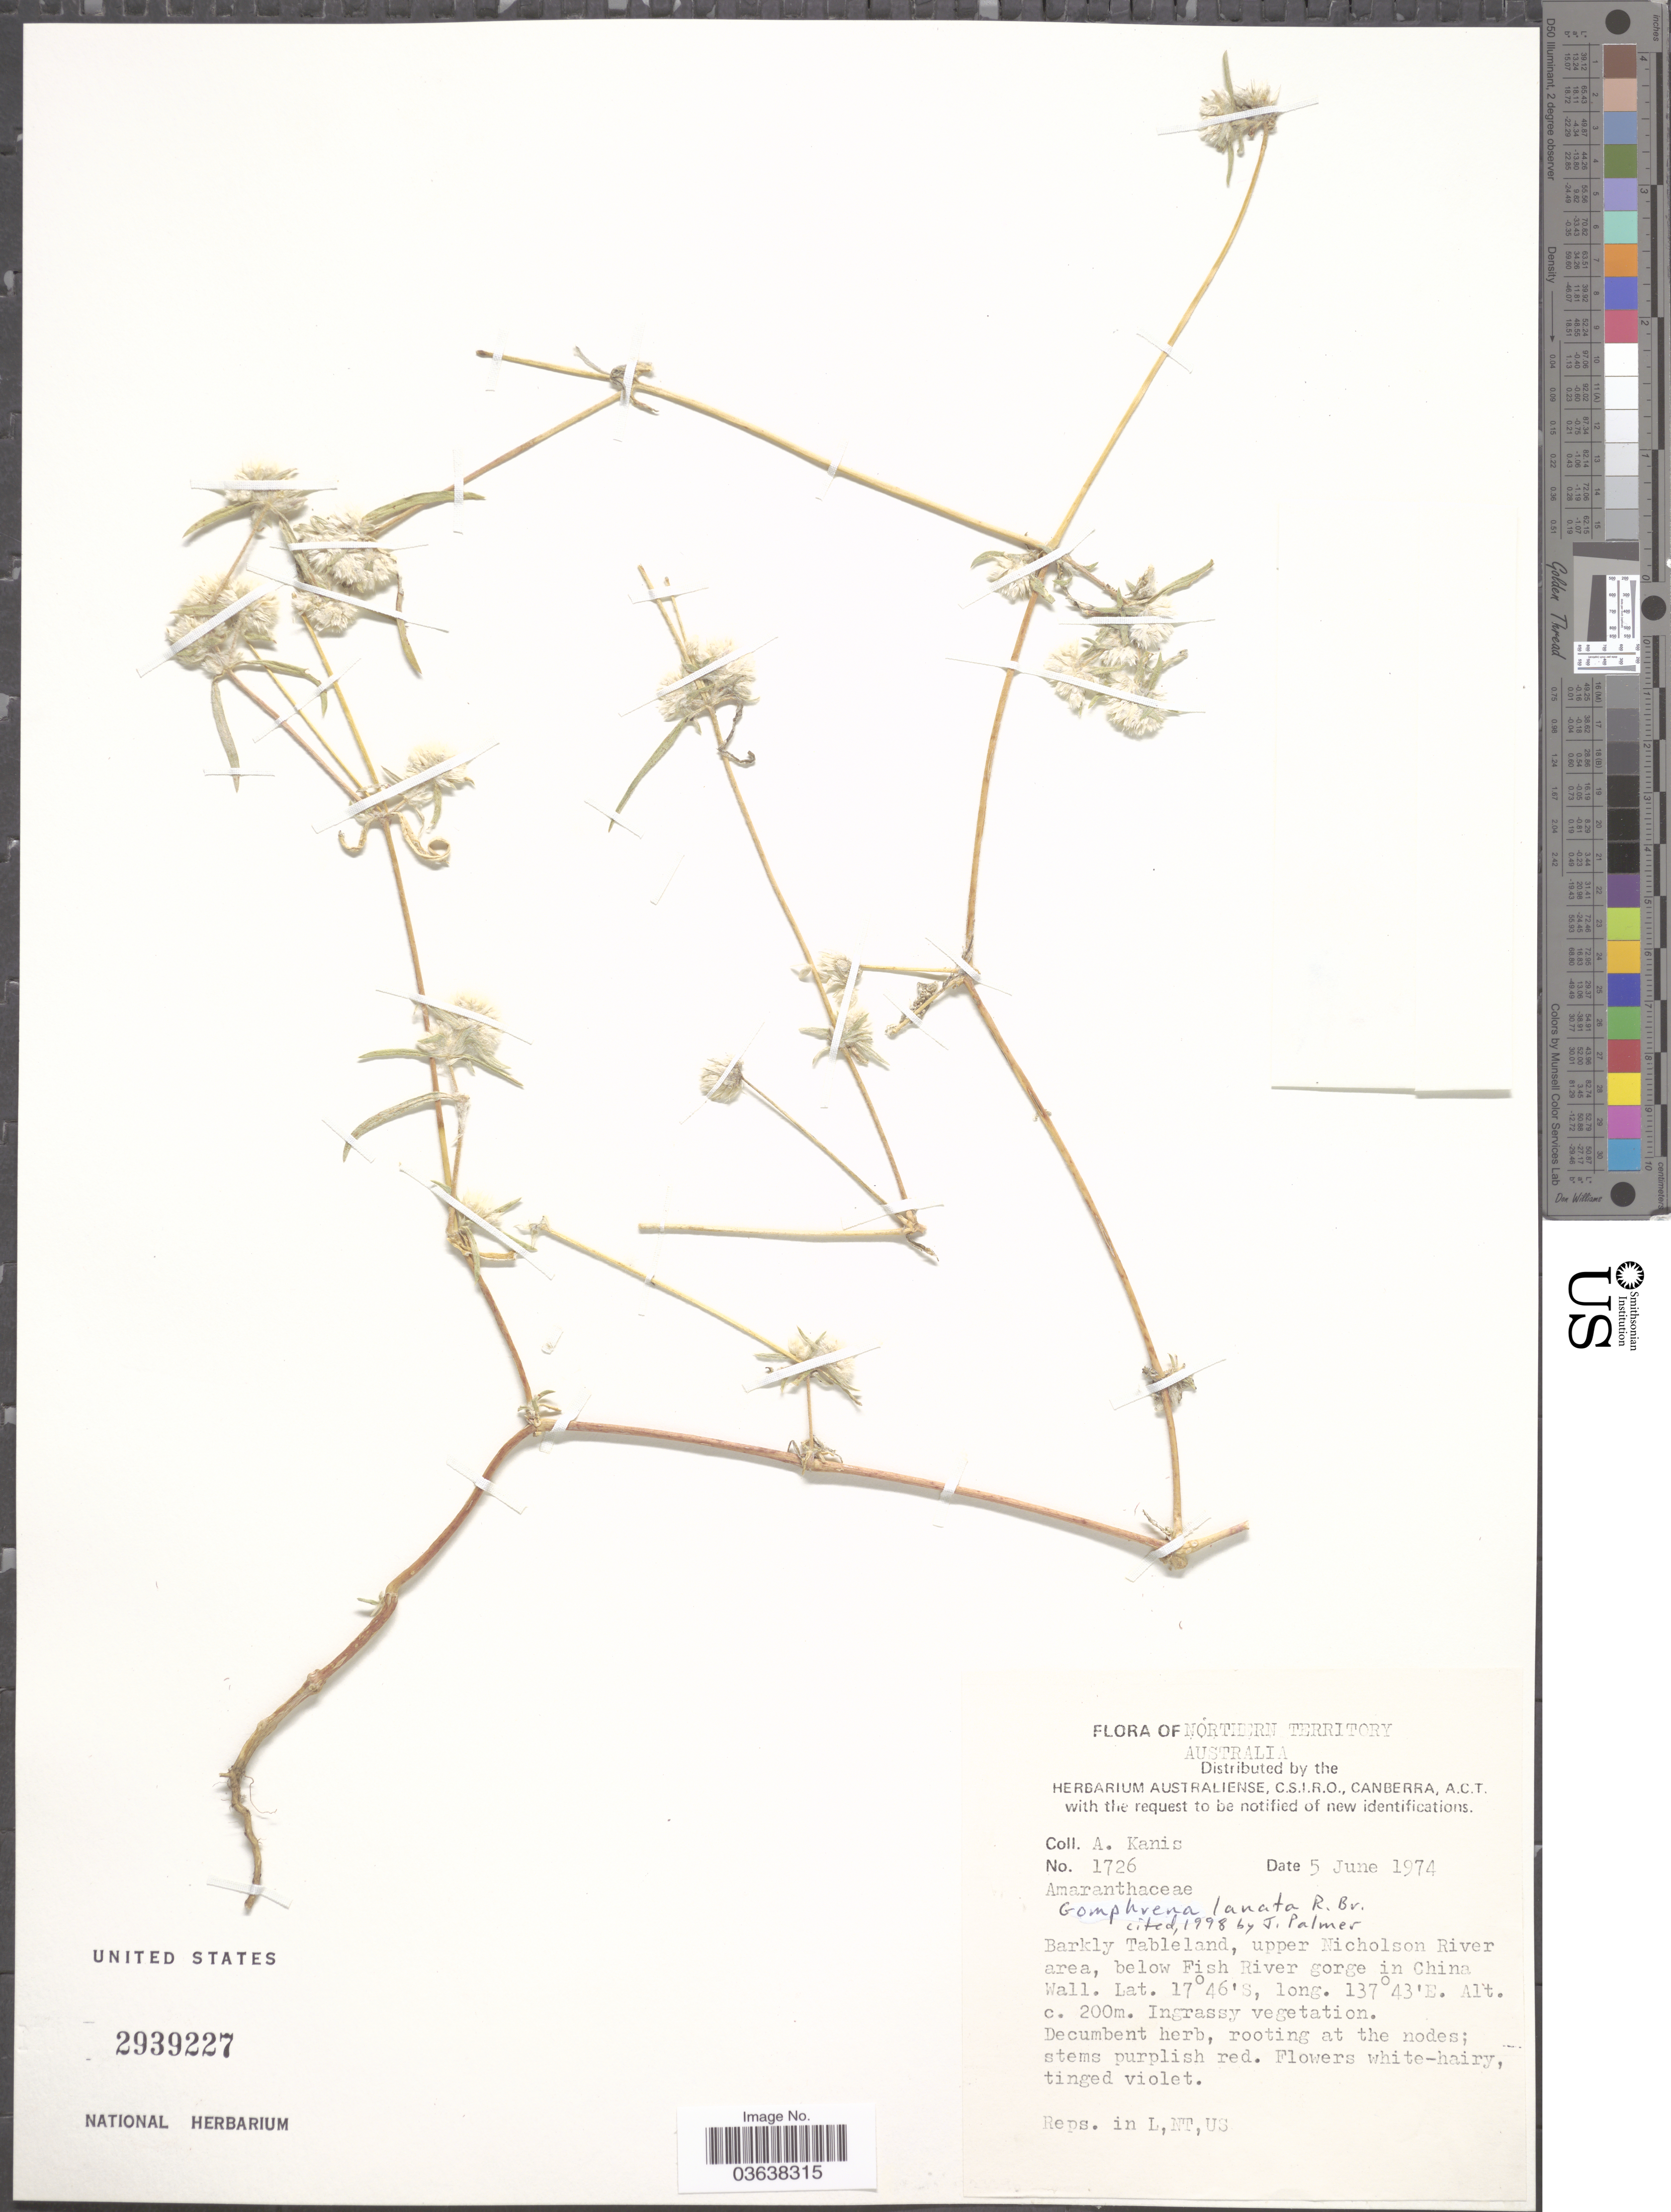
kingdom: Plantae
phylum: Tracheophyta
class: Magnoliopsida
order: Caryophyllales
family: Amaranthaceae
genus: Gomphrena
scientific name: Gomphrena lanata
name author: R. Br.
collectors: A. Kanis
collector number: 1726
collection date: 1974-06-05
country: Australia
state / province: Northern Territory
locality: Barkly Tableland, upper Nicholson River area, below Fish River gorge in China Wall.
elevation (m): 200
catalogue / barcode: US 2939227